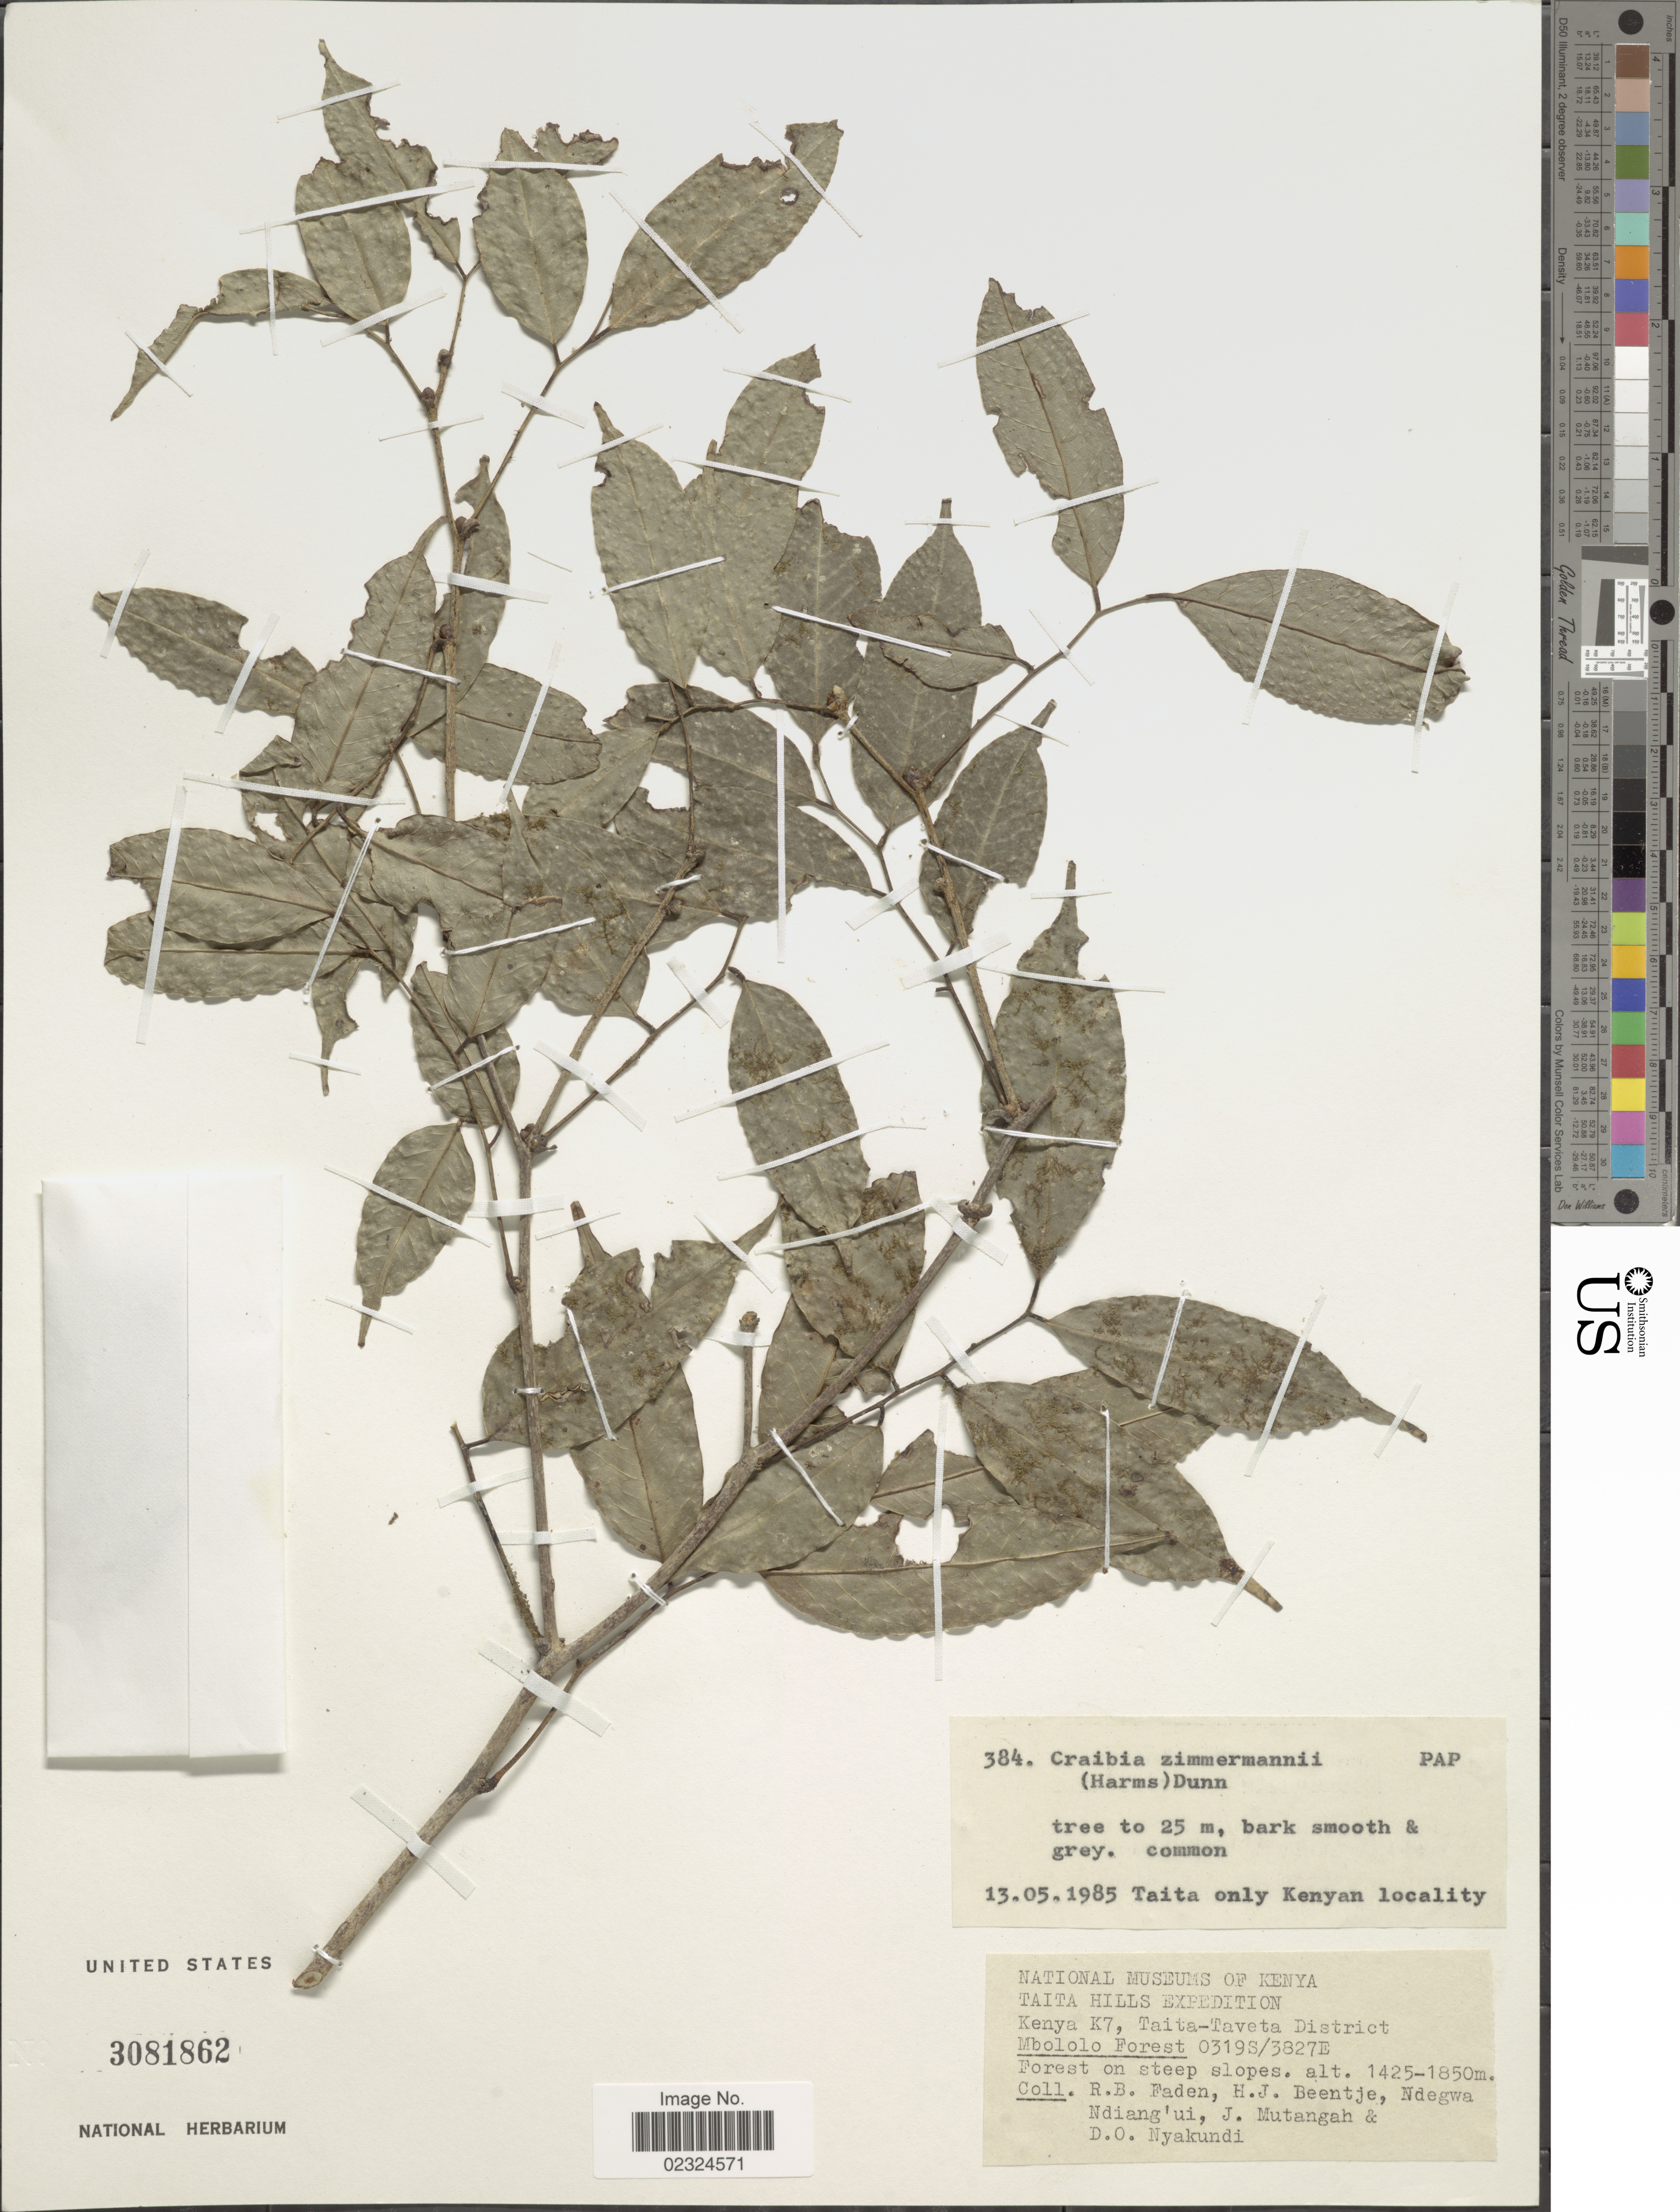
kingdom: Plantae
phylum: Tracheophyta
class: Magnoliopsida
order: Fabales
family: Fabaceae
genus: Craibia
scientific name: Craibia zimmermannii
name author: (Harms) Dunn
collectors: R. B. Faden, H. J. Beentje, Ndegwa Ndiang'ui, J. Mutangah & D. Nyakundi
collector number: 384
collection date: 1985-05-13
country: Kenya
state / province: Taita Taveta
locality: Taita Hills. Kenya K7, Taita-Taveta District. Mbololo forest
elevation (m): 1425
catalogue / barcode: US 3081862